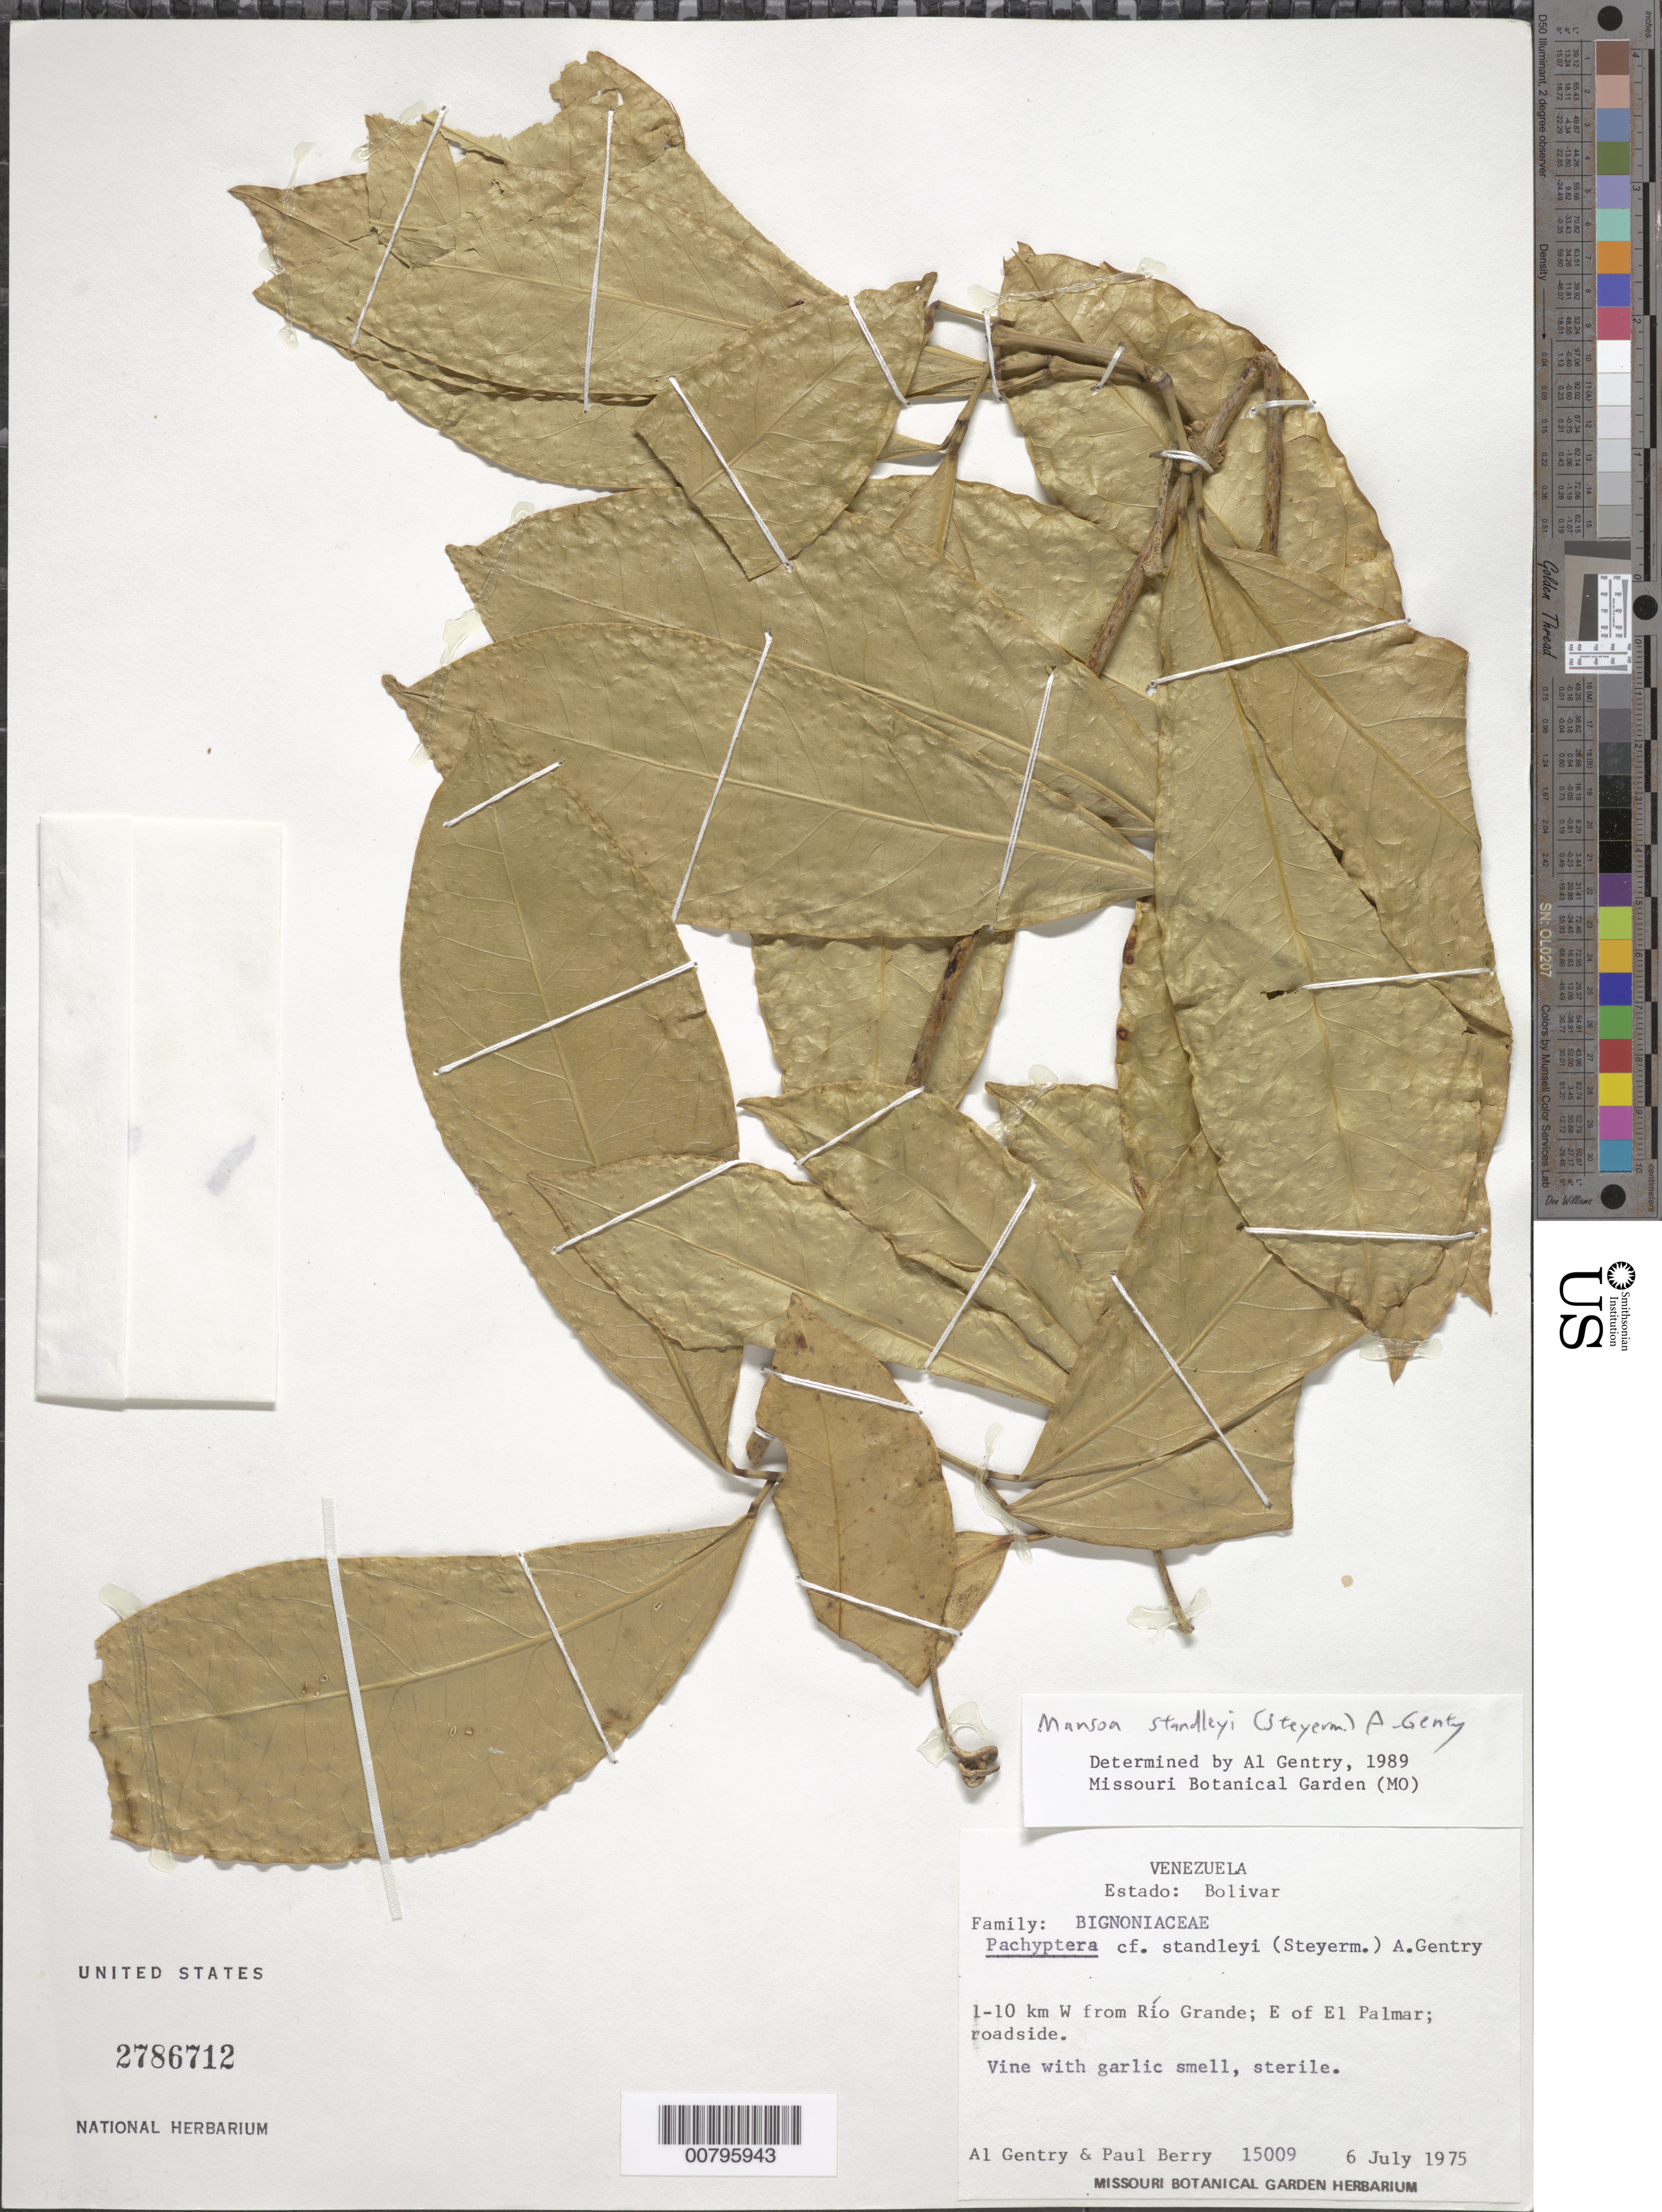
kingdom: Plantae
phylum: Tracheophyta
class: Magnoliopsida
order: Lamiales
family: Bignoniaceae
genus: Mansoa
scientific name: Mansoa standleyi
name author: (Steyerm.) A.H. Gentry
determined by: Gentry, A. H.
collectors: A. H. Gentry & P. Berry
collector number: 15009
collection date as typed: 6-Jul-75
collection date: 1975-07-06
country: Venezuela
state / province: Bolívar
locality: Río Grande, 1-10 km W of río and E of El Palmar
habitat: Roadside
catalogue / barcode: US 2786712